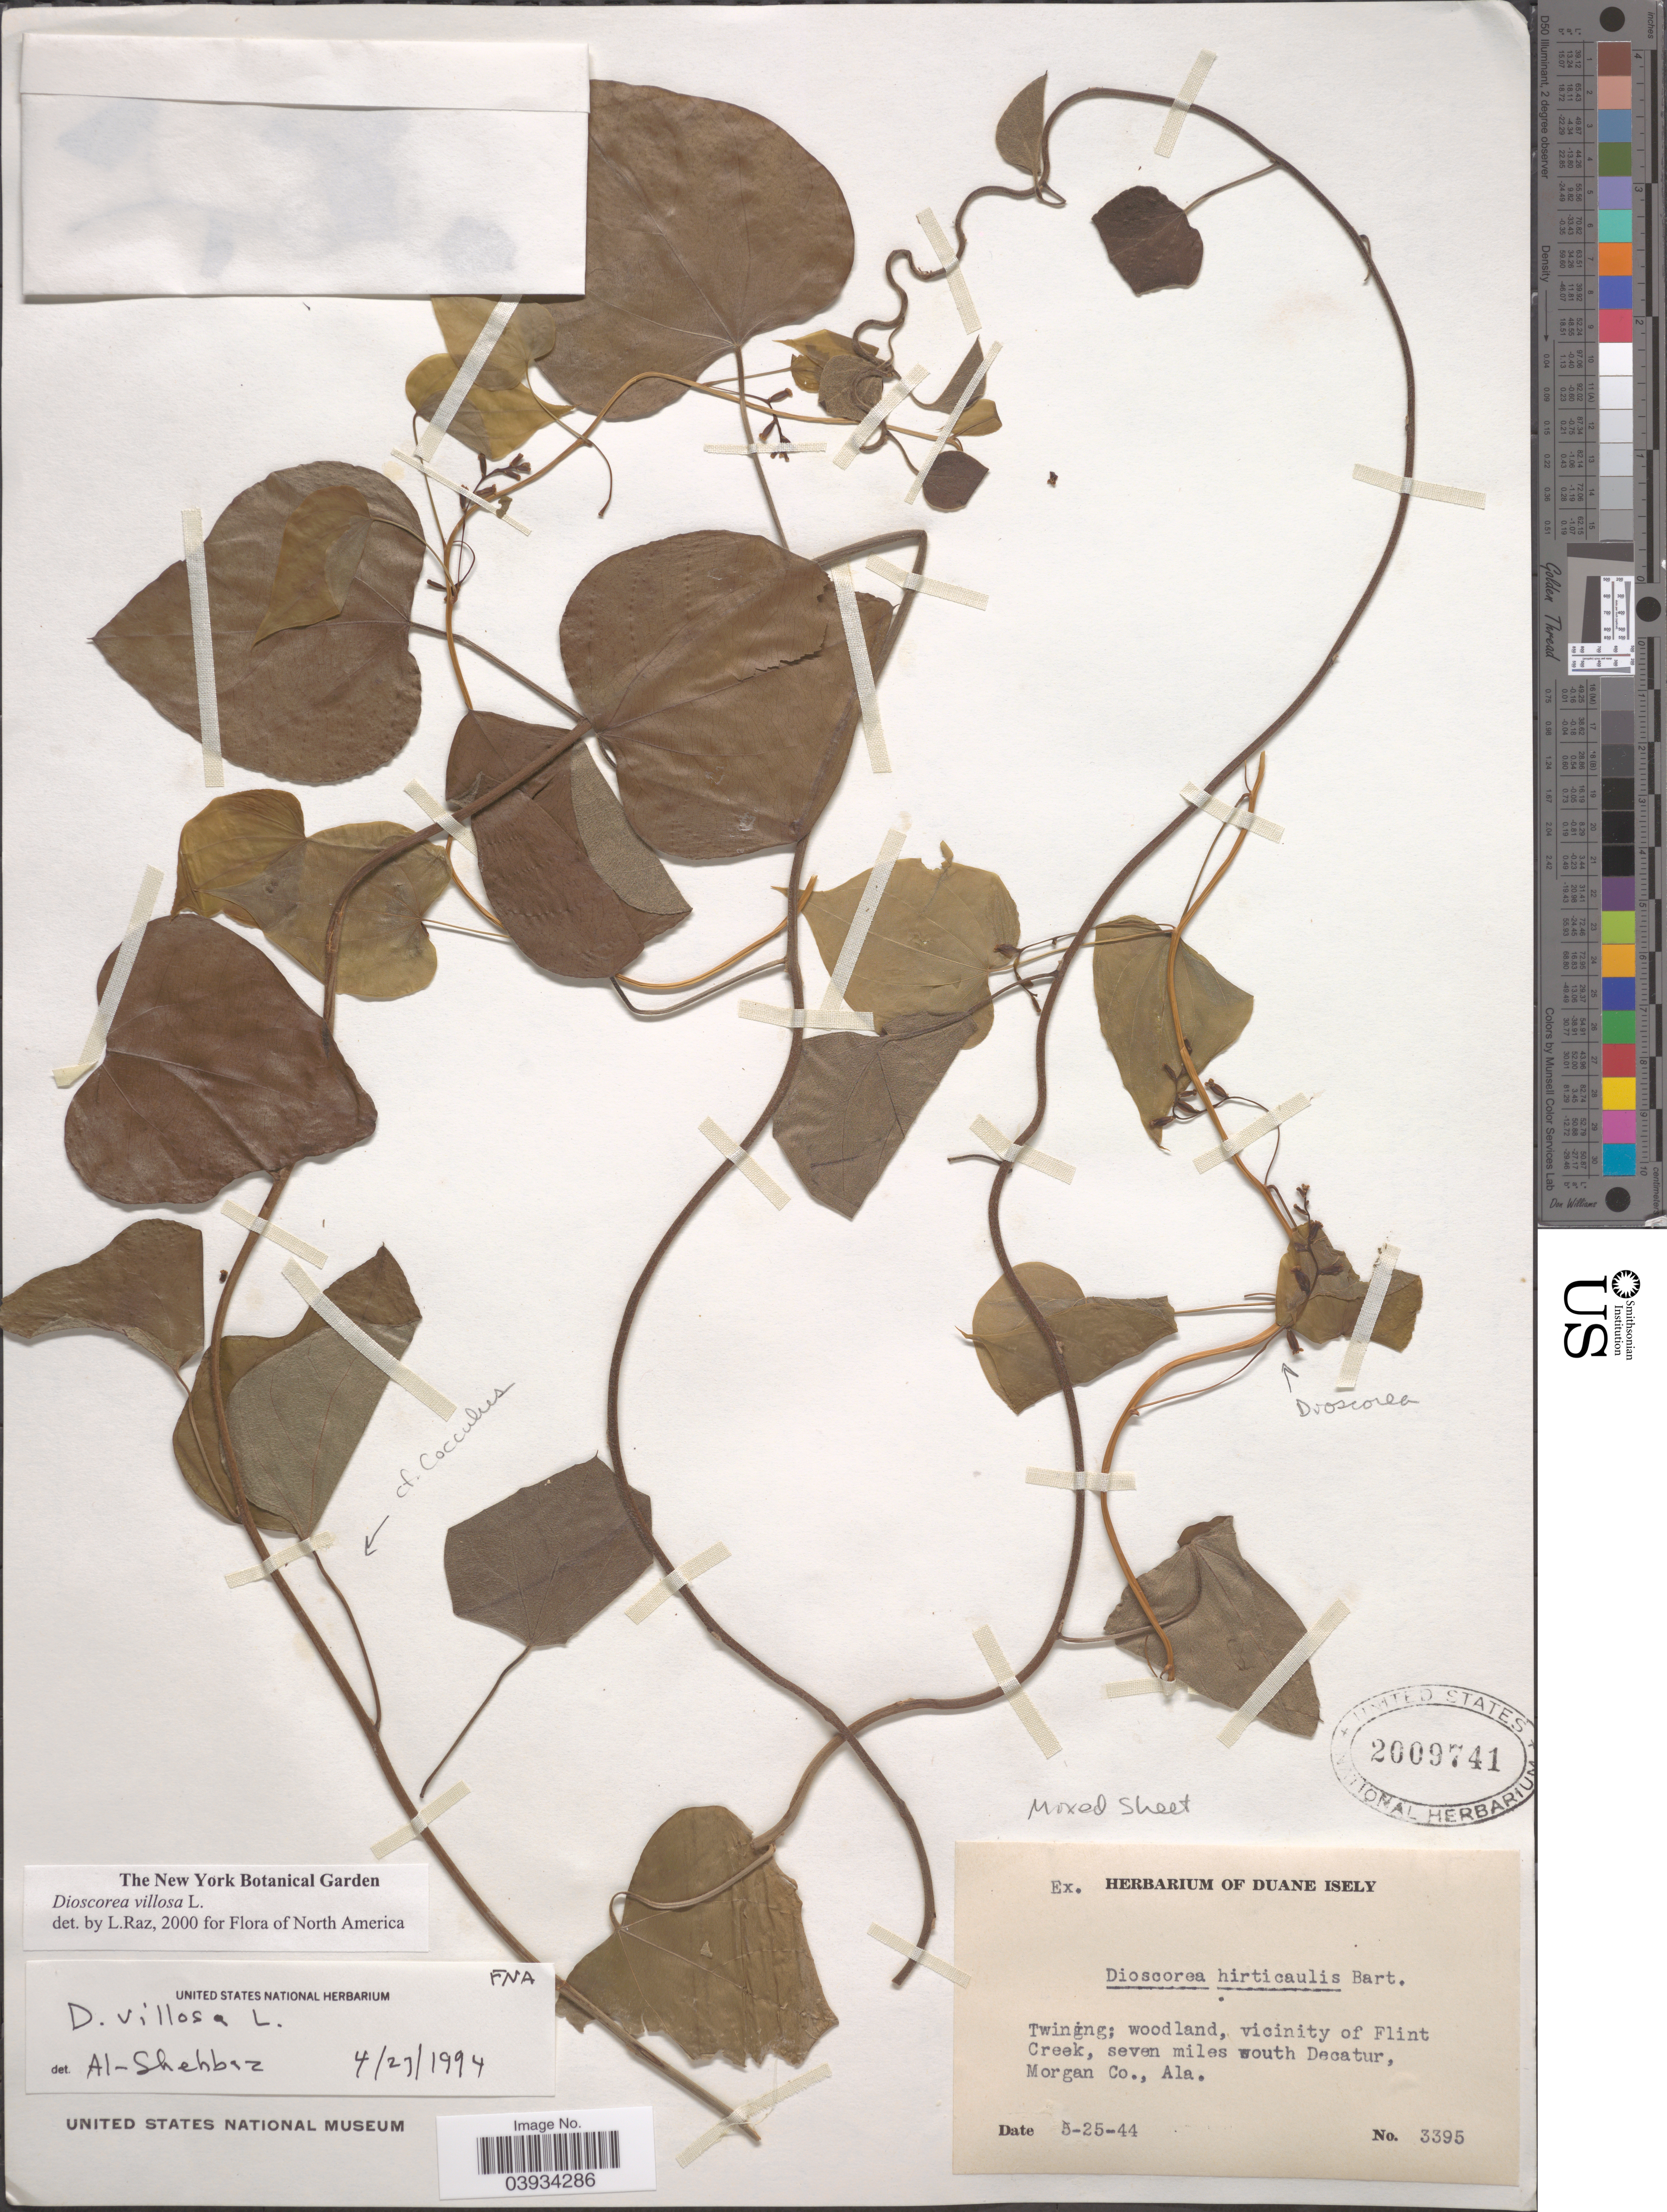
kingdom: Plantae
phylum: Tracheophyta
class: Liliopsida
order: Dioscoreales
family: Dioscoreaceae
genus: Dioscorea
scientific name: Dioscorea villosa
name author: L.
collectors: ex. herb. Duane Isely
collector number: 3395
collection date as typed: Transcribed d/m/y: 25/5/44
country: United States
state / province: Alabama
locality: Twining; woodland, vicinity of Flint Creek, seven miles south Decatur, Morgan Co.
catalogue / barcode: US 2009741